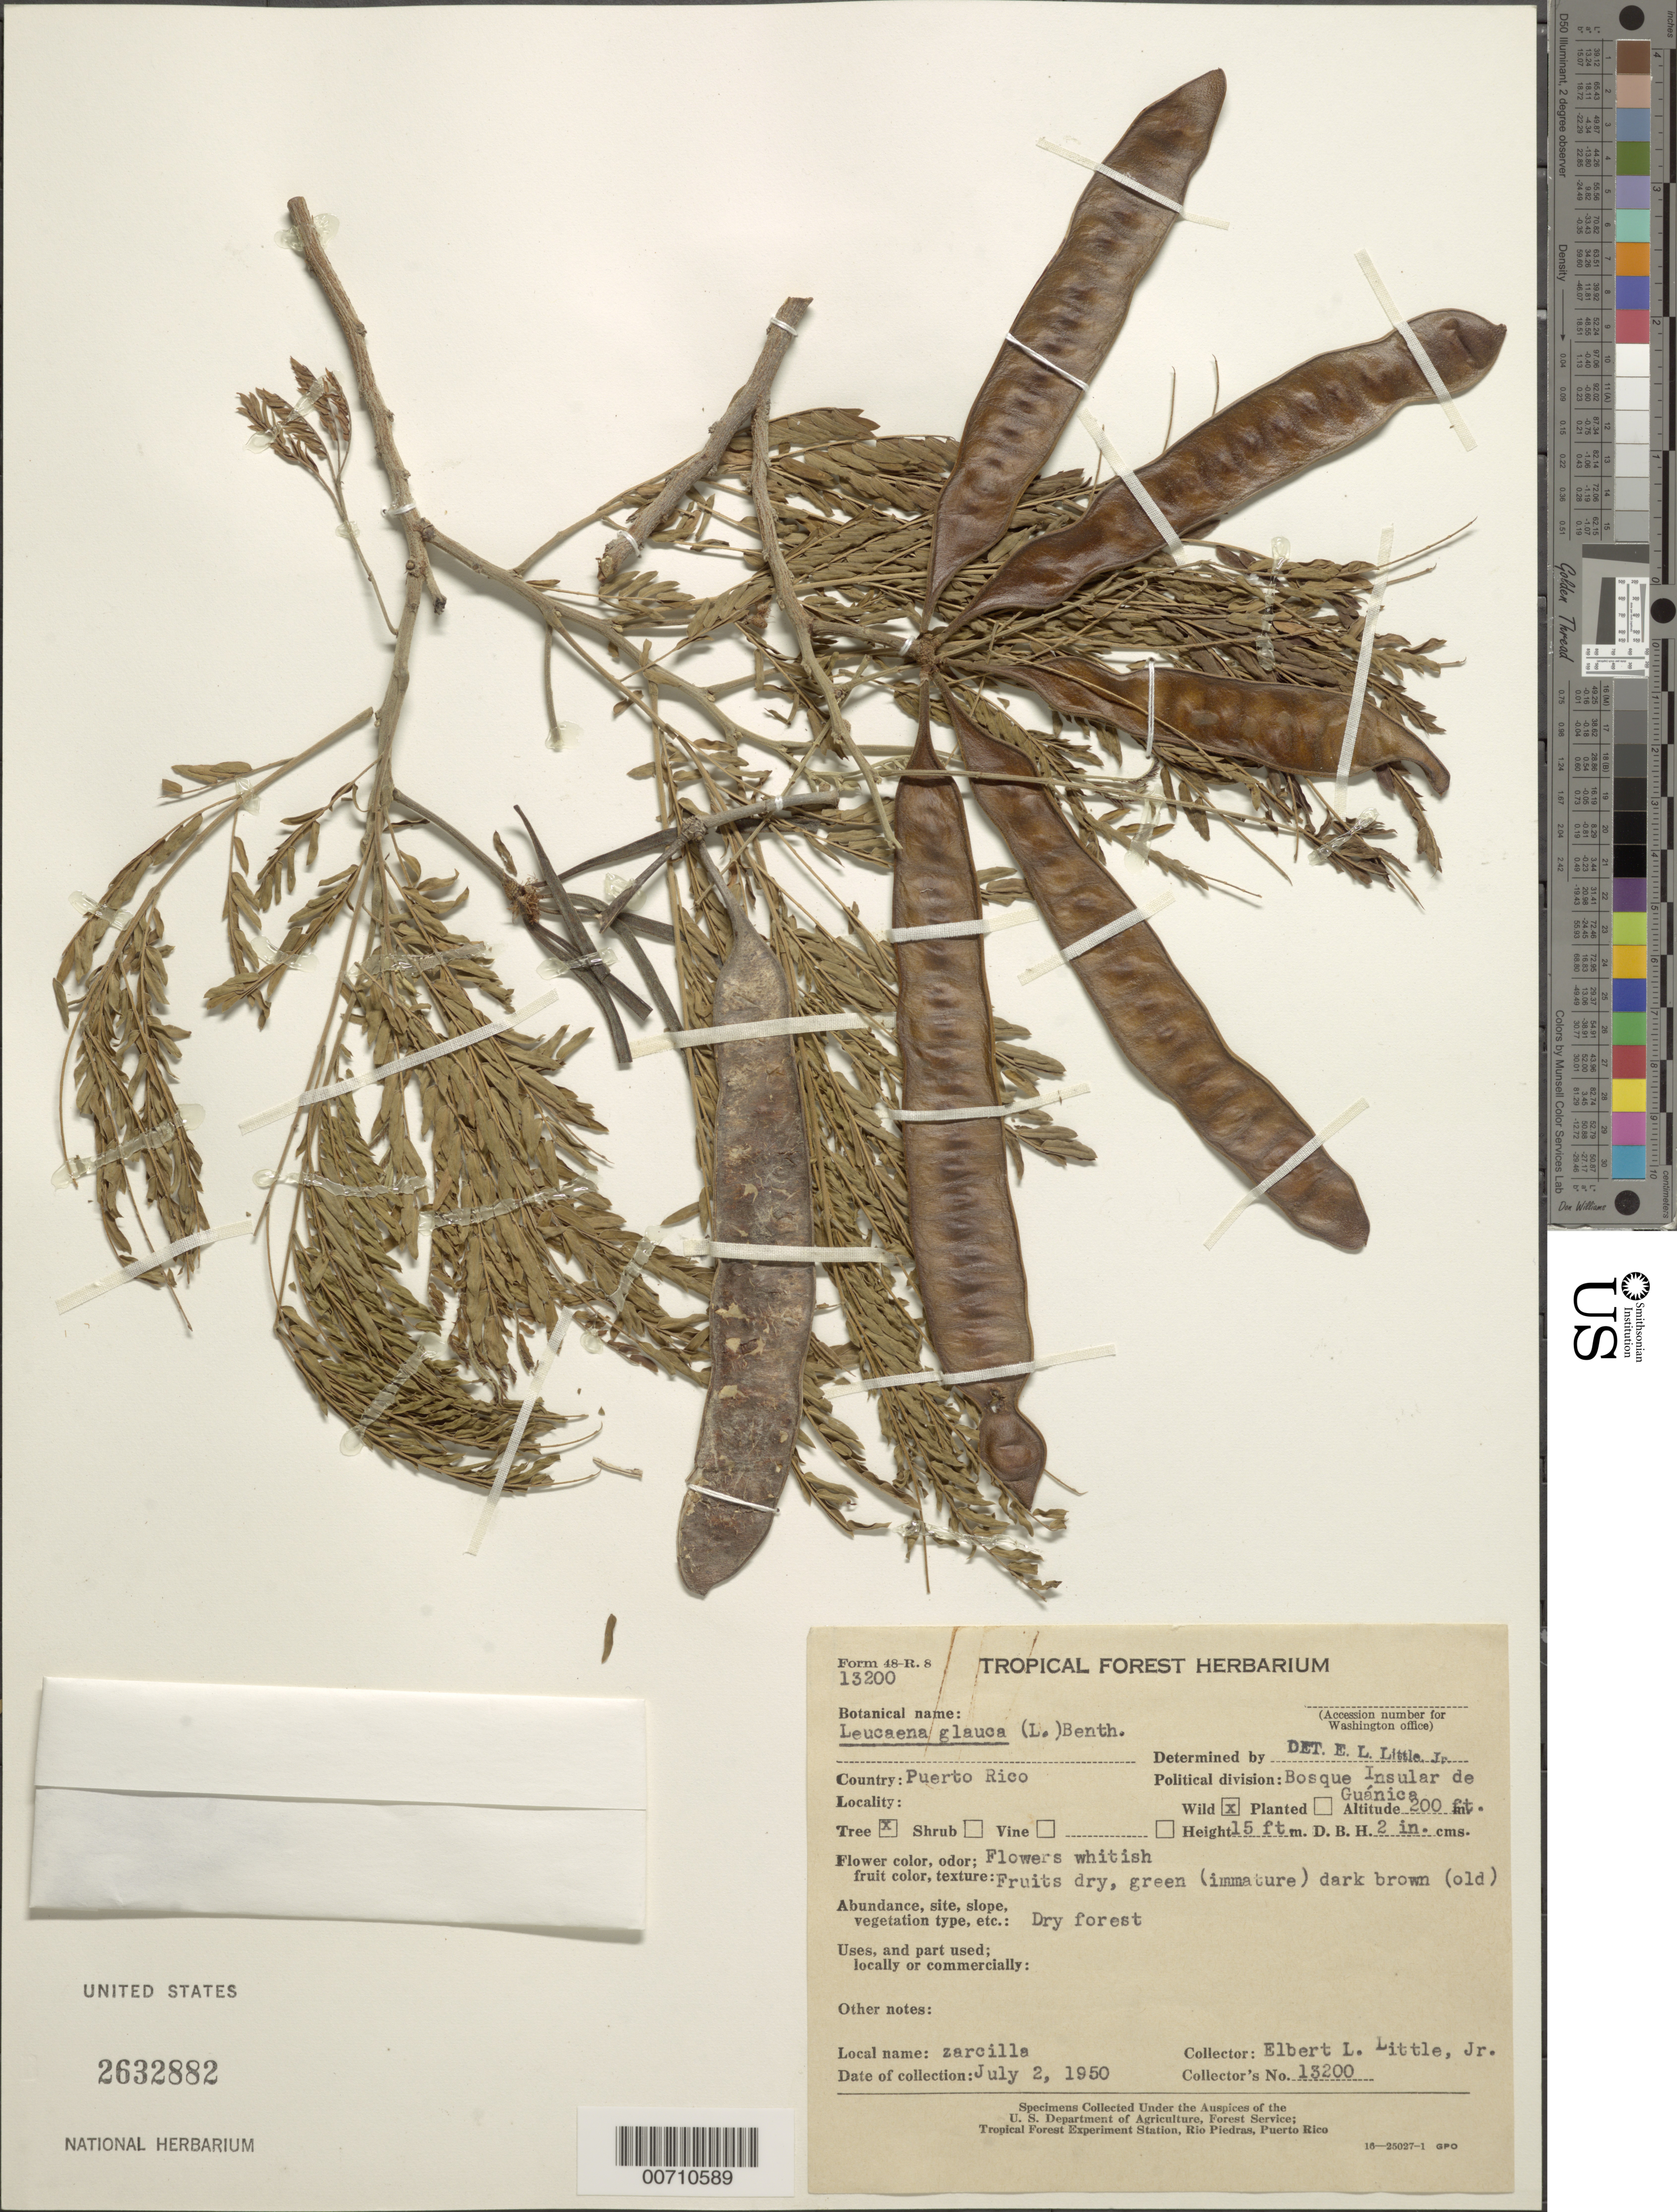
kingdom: Plantae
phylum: Tracheophyta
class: Magnoliopsida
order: Fabales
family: Fabaceae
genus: Leucaena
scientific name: Leucaena leucocephala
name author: (Lam.) de Wit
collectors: E. L. Little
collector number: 13200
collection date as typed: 02 Jul 1950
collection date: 1950-07-02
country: Puerto Rico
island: Greater Antilles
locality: Bosque Insular de Guanica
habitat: Dry forest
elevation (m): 61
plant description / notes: Common name: zarcilla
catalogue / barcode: US 2632882